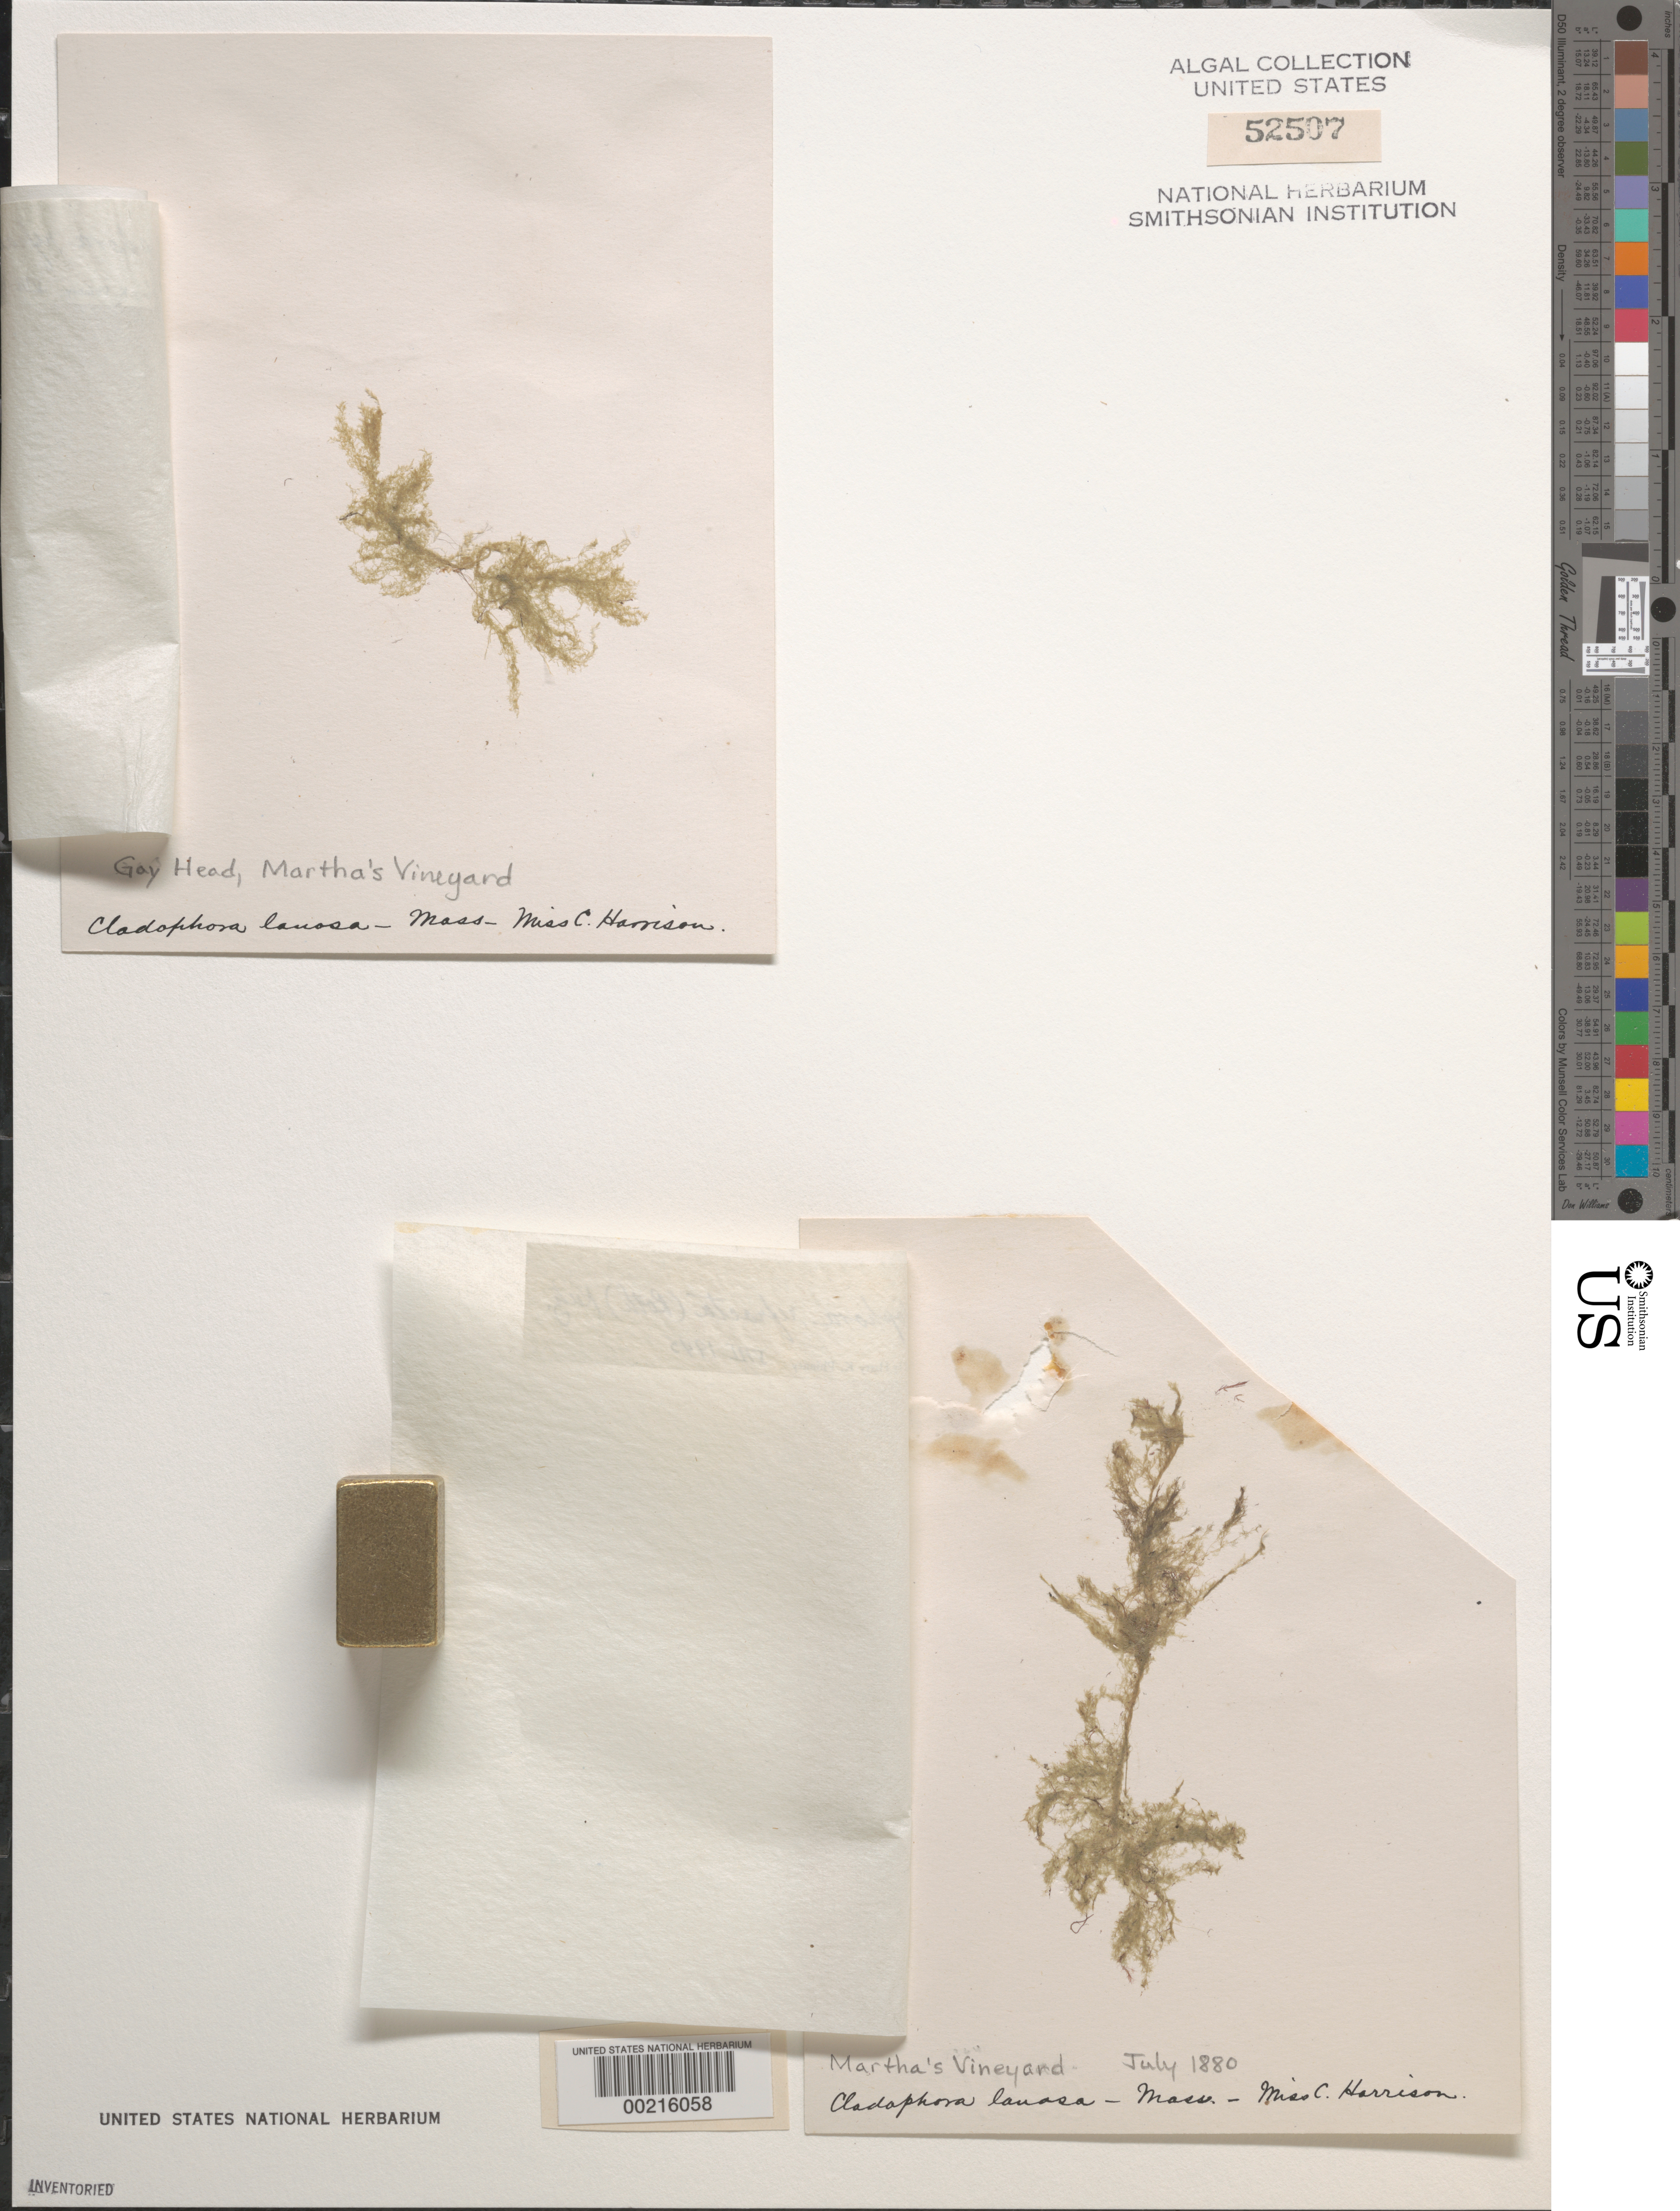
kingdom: Plantae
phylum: Chlorophyta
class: Ulvophyceae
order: Ulotrichales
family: Ulotrichaceae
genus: Acrosiphonia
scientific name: Acrosiphonia arcta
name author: (Dillwyn) Gain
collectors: C. Harrison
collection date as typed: Jul 1880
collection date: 1880-07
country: United States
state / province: Massachusetts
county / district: Dukes County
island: Martha's Vineyard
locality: Gay Head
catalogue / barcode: US 52507